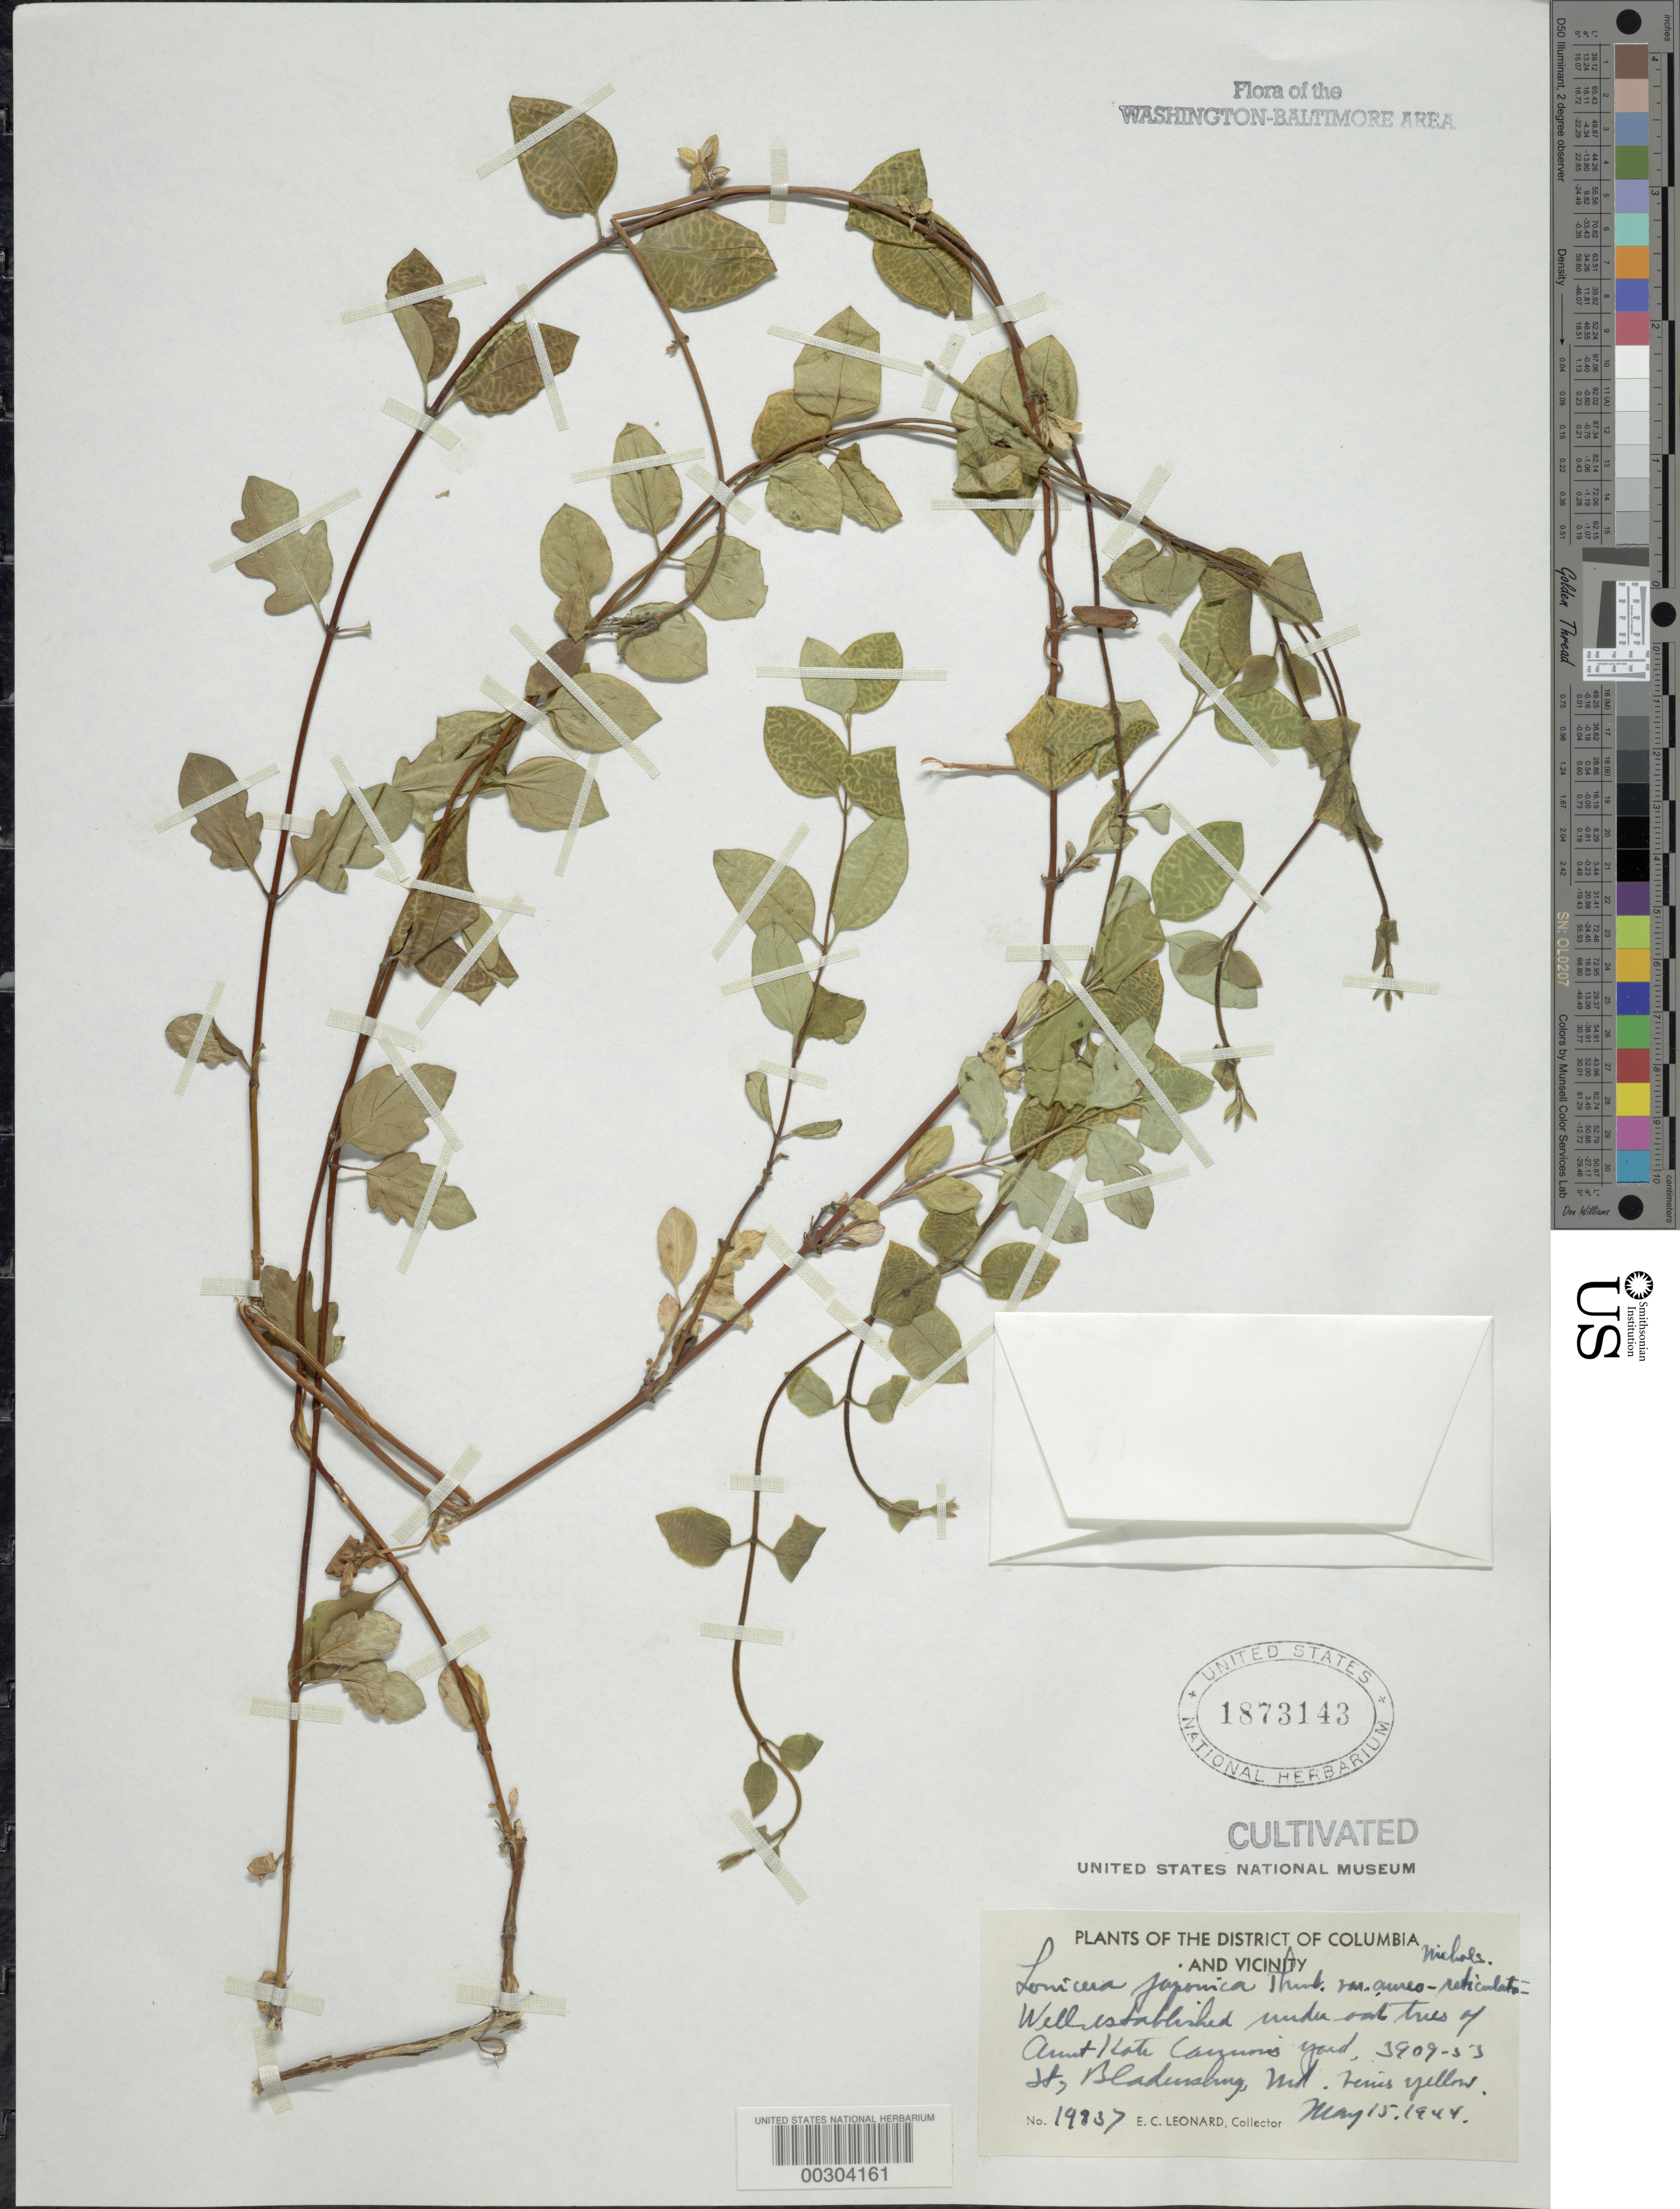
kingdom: Plantae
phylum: Tracheophyta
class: Magnoliopsida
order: Dipsacales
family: Caprifoliaceae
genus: Lonicera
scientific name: Lonicera japonica var. aureoreticulata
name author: (T. Moore) G. Nicholson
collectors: E. C. Leonard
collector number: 19837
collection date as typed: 15 May 1944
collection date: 1944-05-15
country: United States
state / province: Maryland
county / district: Prince George's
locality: Bladensburg, 3909 53 St, Aunt Kate Cannon's yard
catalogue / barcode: US 1873143